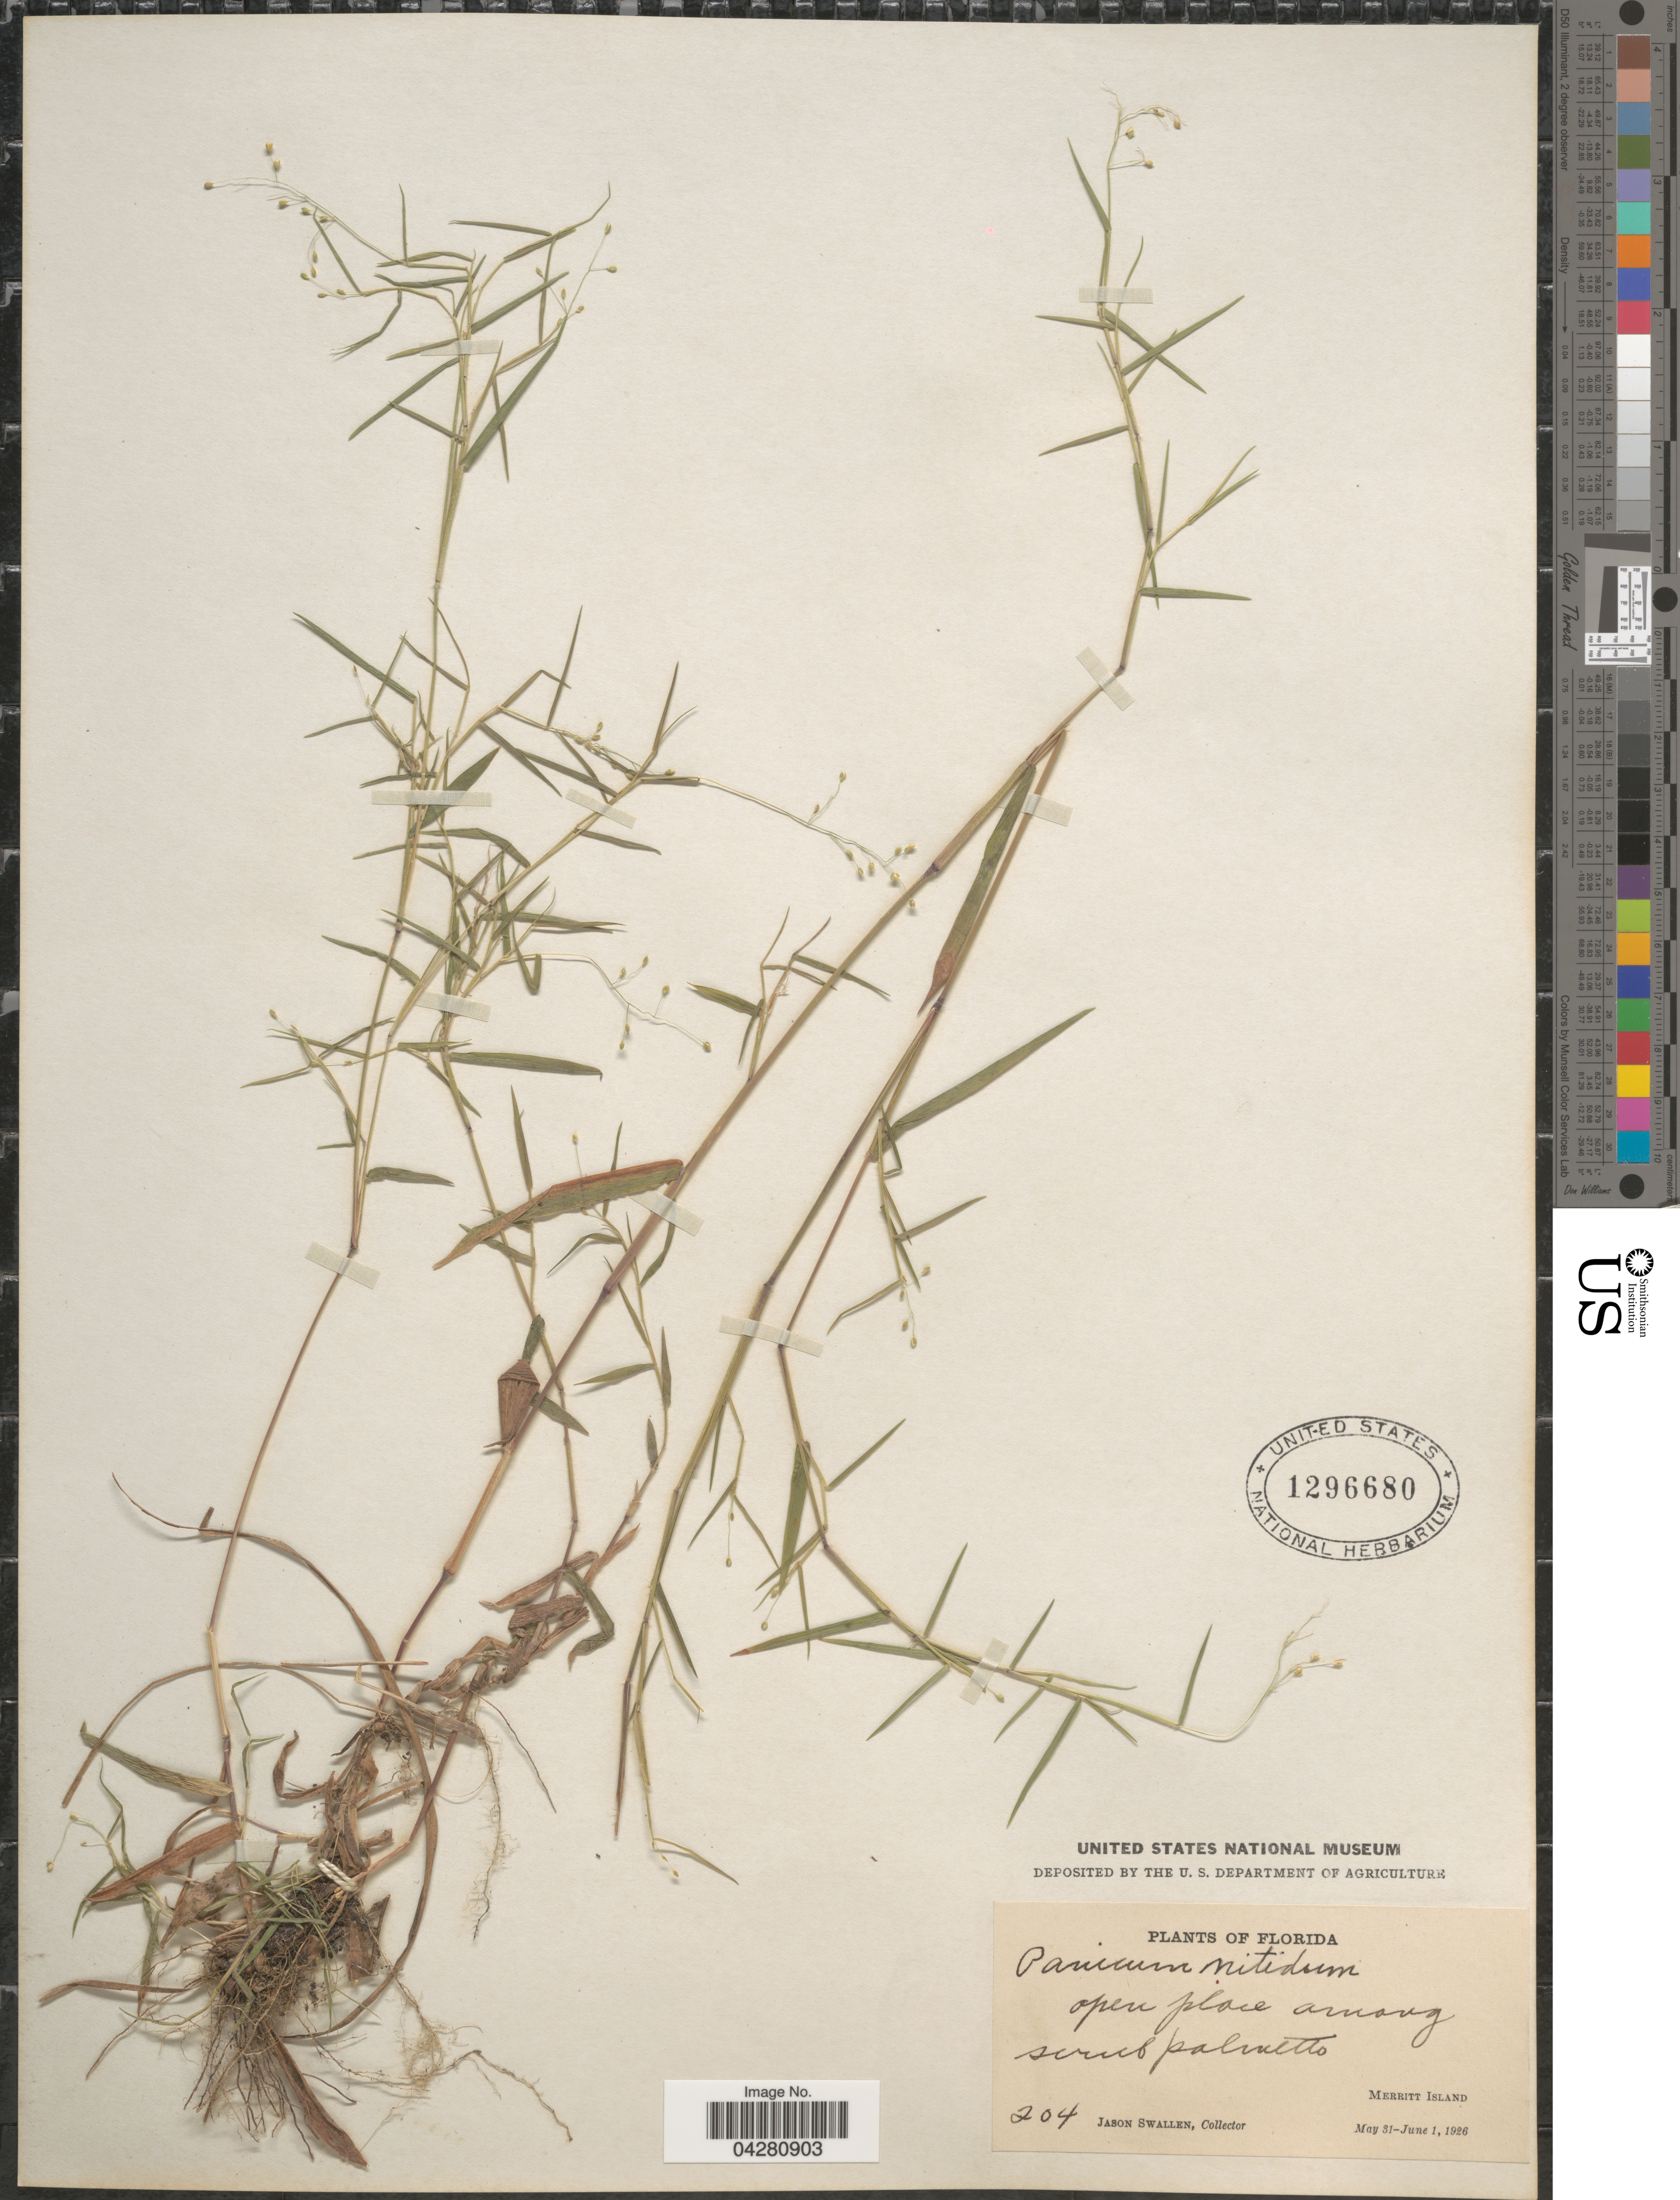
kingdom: Plantae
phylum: Tracheophyta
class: Liliopsida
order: Poales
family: Poaceae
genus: Dichanthelium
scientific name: Dichanthelium dichotomum var. dichotomum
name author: (L.) Gould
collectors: J. R. Swallen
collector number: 204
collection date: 1926-05-31/1926-06-01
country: United States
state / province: Florida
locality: Open place among scrub palmetto. Merritt Island.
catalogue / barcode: US 1296680